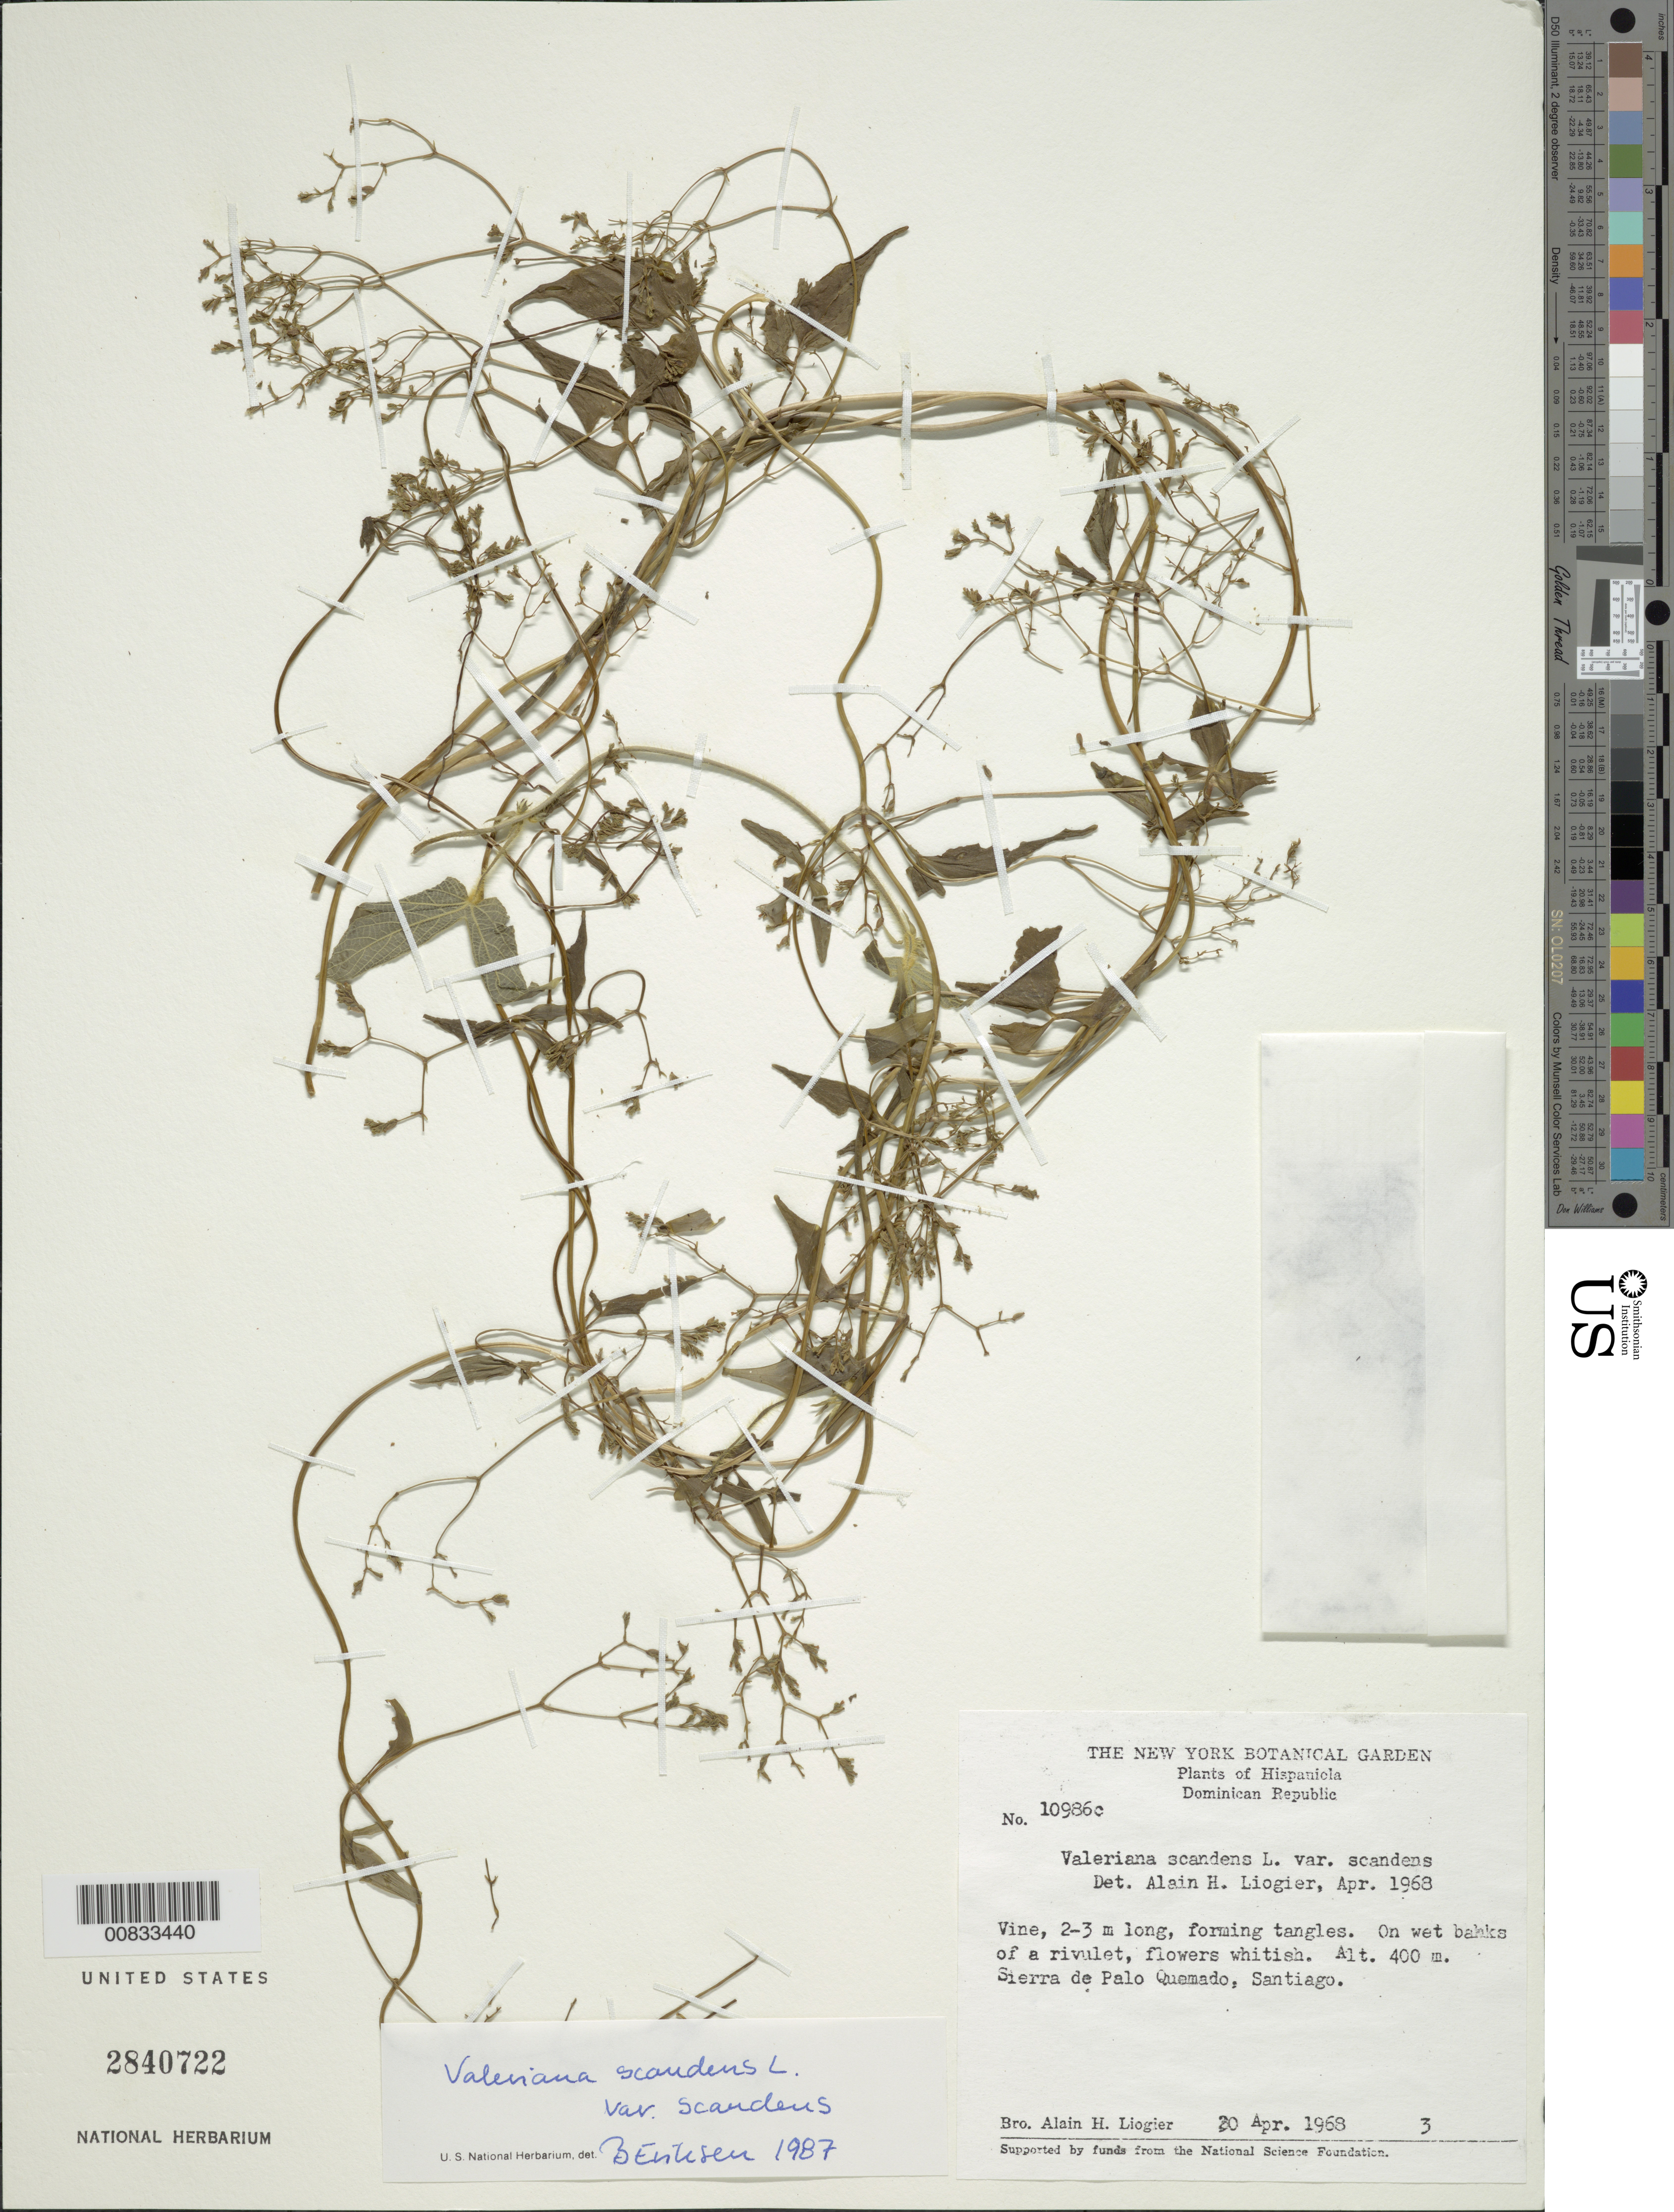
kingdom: Plantae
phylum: Tracheophyta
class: Magnoliopsida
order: Dipsacales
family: Caprifoliaceae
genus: Valeriana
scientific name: Valeriana domingensis x V. scandens L.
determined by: Bentesen, --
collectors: A. H. Liogier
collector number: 10986C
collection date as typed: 20 Apr 1968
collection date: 1968-04-20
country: Dominican Republic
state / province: Santiago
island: Hispaniola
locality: Sierra de Palo Quemado, Santiago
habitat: On wet banks of a rivulet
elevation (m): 400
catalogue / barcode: US 2840722